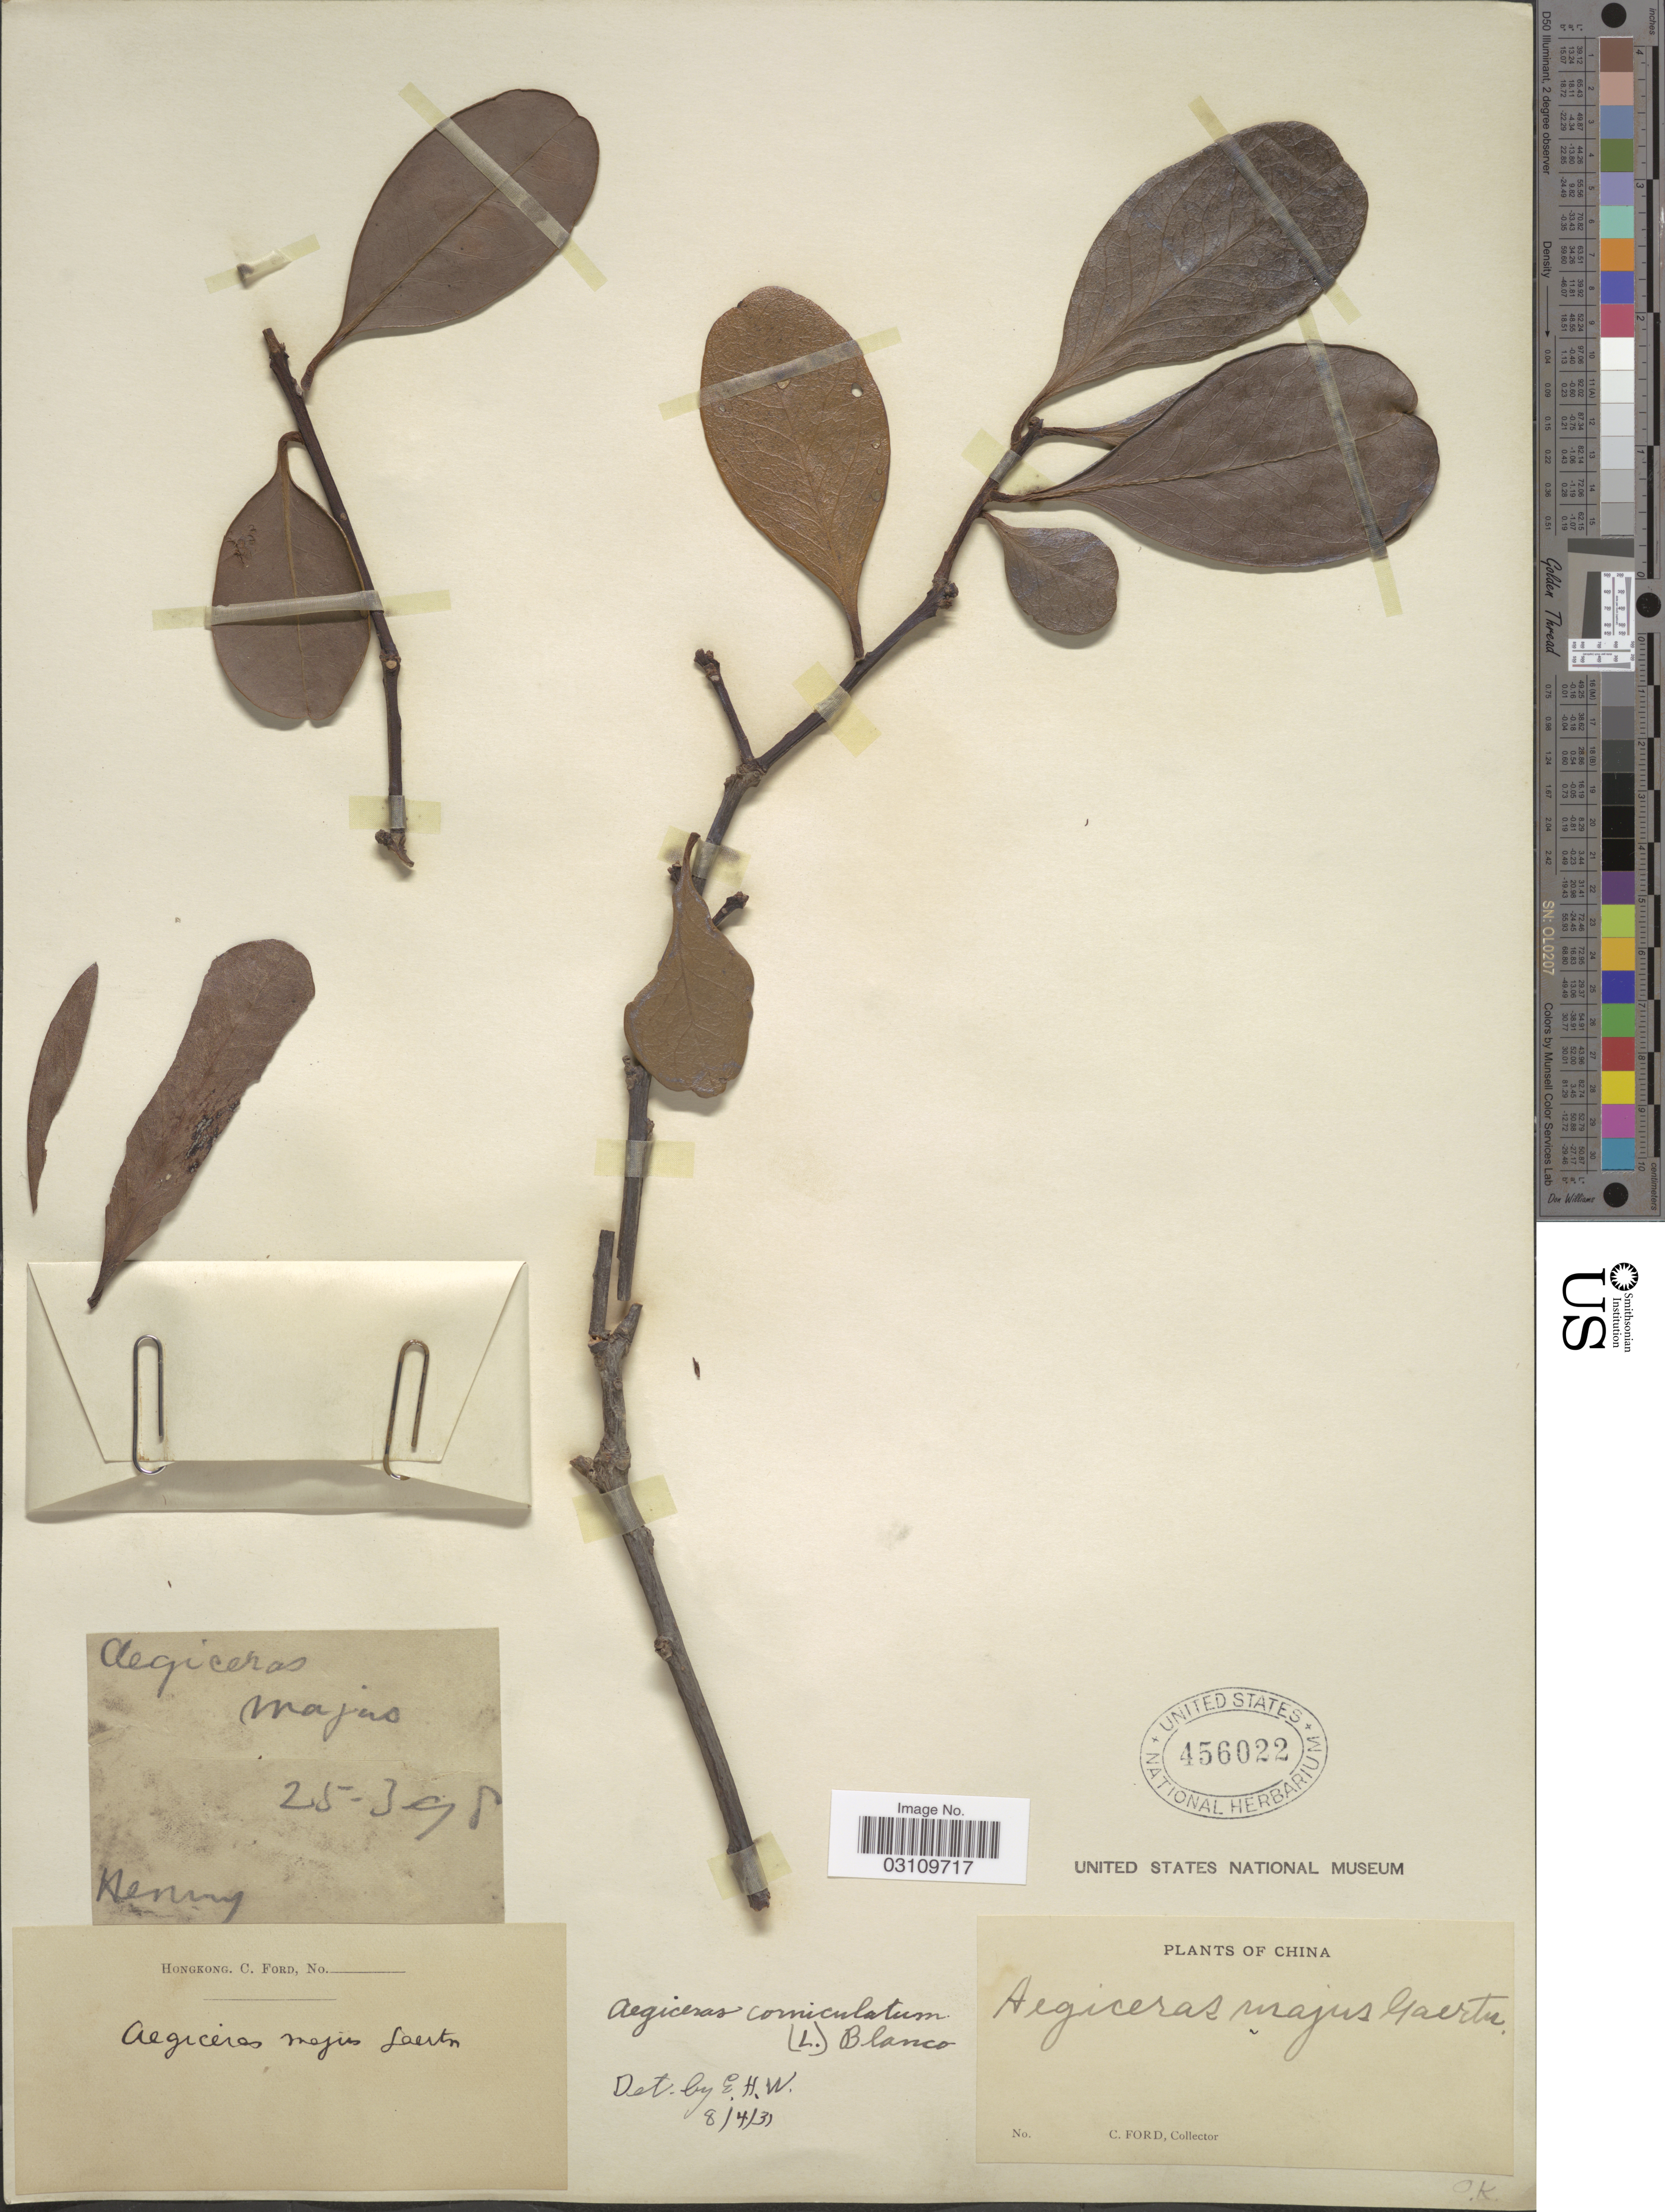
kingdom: Plantae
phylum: Tracheophyta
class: Magnoliopsida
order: Ericales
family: Primulaceae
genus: Aegiceras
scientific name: Aegiceras corniculatum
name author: (L.) Blanco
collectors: C. Ford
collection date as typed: Transcribed d/m/y: 25/3/98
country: China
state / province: Hong Kong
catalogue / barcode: US 456022